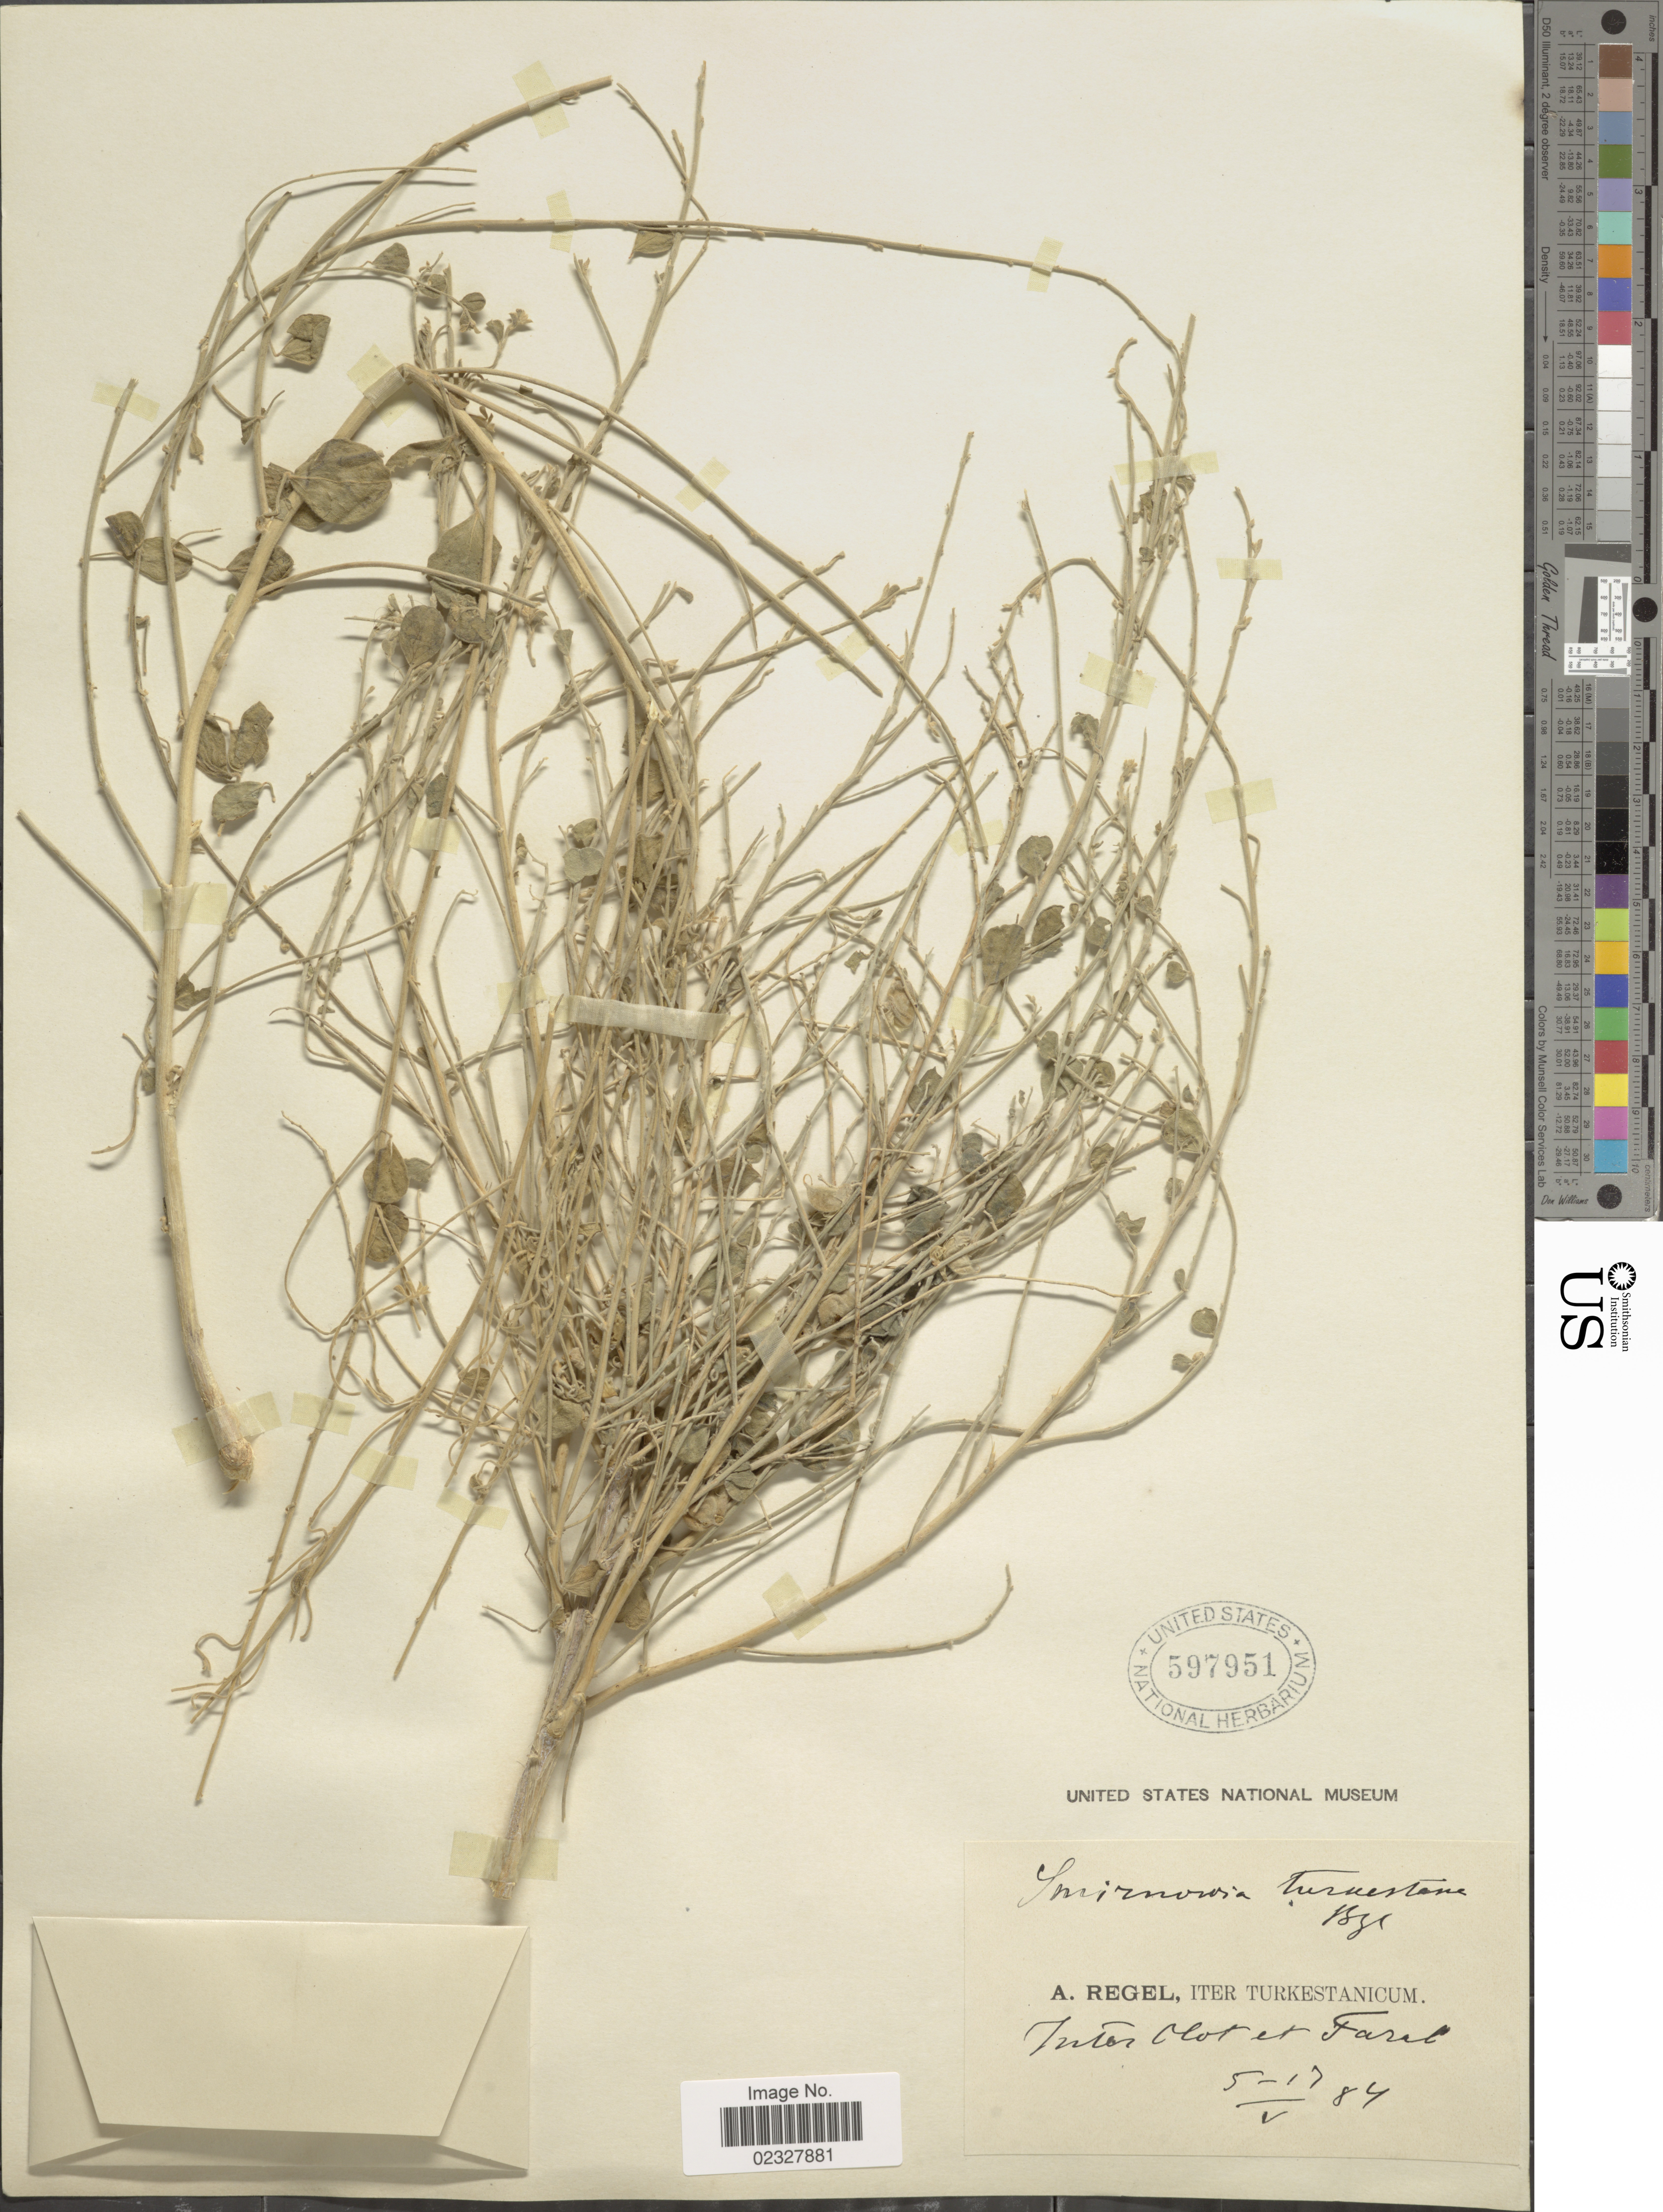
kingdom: Plantae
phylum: Tracheophyta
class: Magnoliopsida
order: Fabales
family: Fabaceae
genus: Smirnowia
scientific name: Smirnowia turkestana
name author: Bunge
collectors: A. Regel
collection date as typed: Transcribed d/m/y: 5/5/84 to 17/5/84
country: Iran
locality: Inter clot et Faret [interpreted]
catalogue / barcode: US 597951